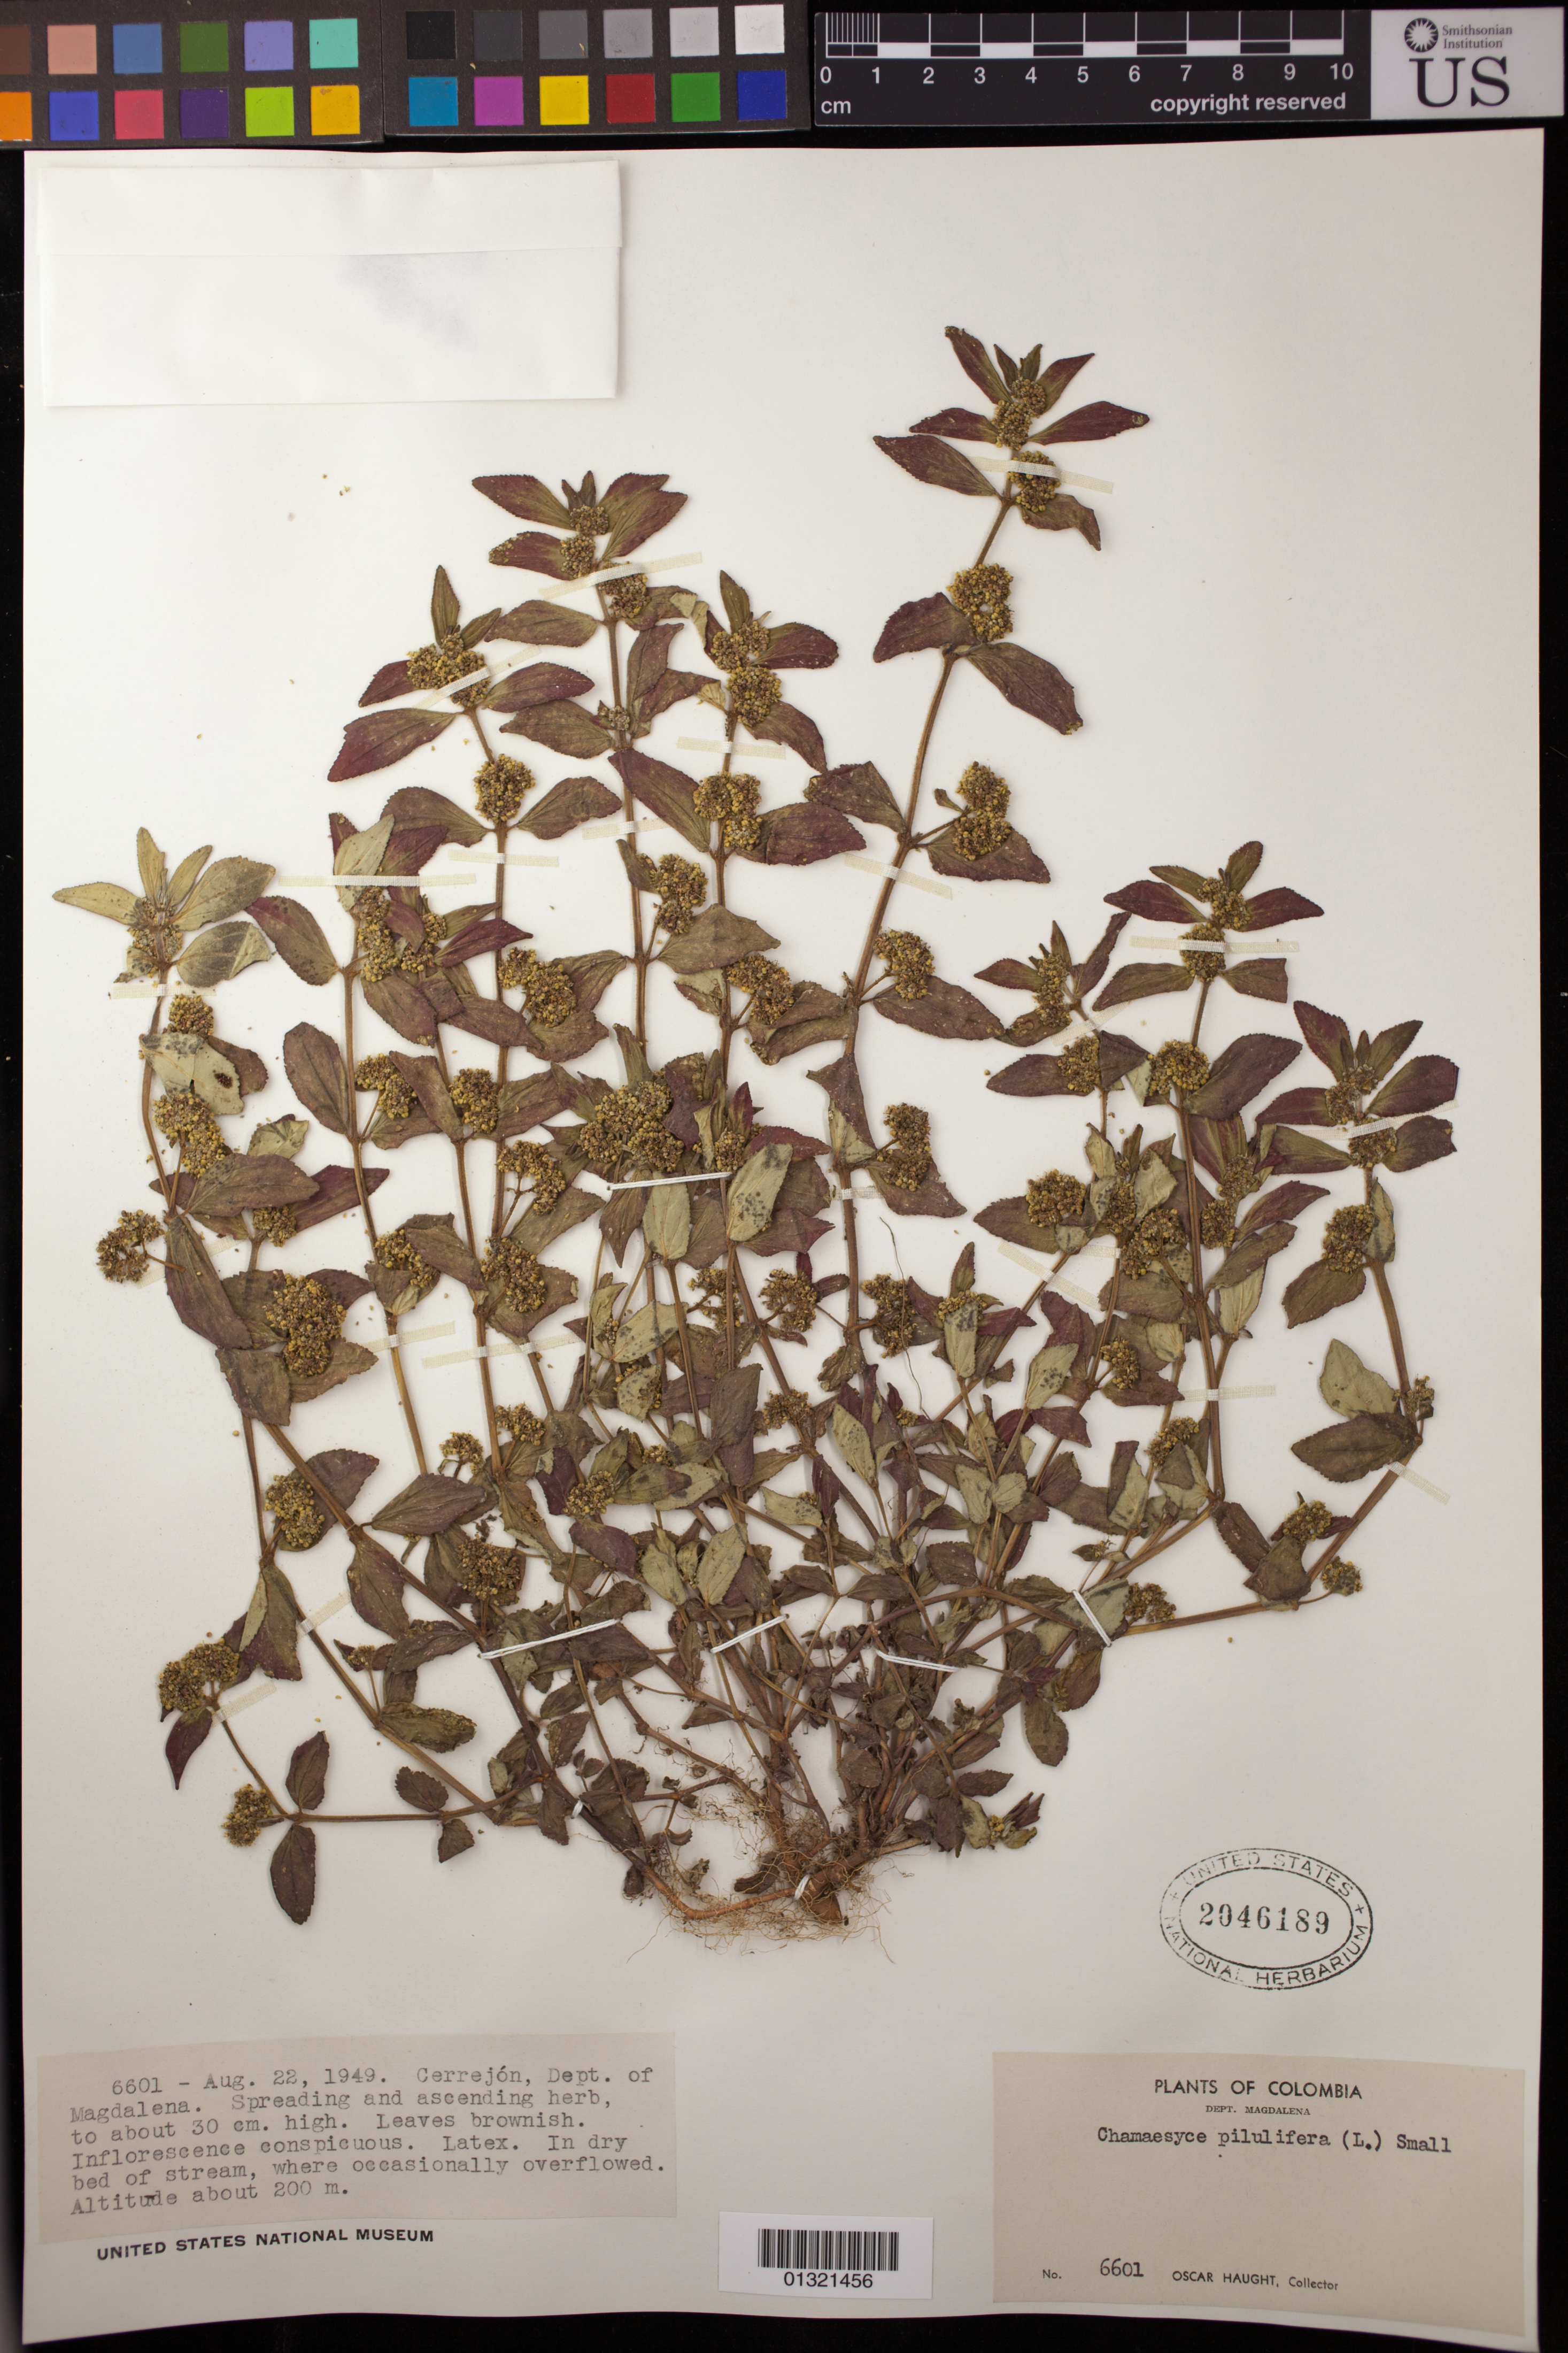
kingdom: Plantae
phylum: Tracheophyta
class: Magnoliopsida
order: Malpighiales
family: Euphorbiaceae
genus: Euphorbia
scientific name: Euphorbia hirta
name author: L.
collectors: O. Haught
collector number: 6601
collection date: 1949-08-22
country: Colombia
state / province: La Guajira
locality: Cerrejón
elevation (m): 200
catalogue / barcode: US 2046189